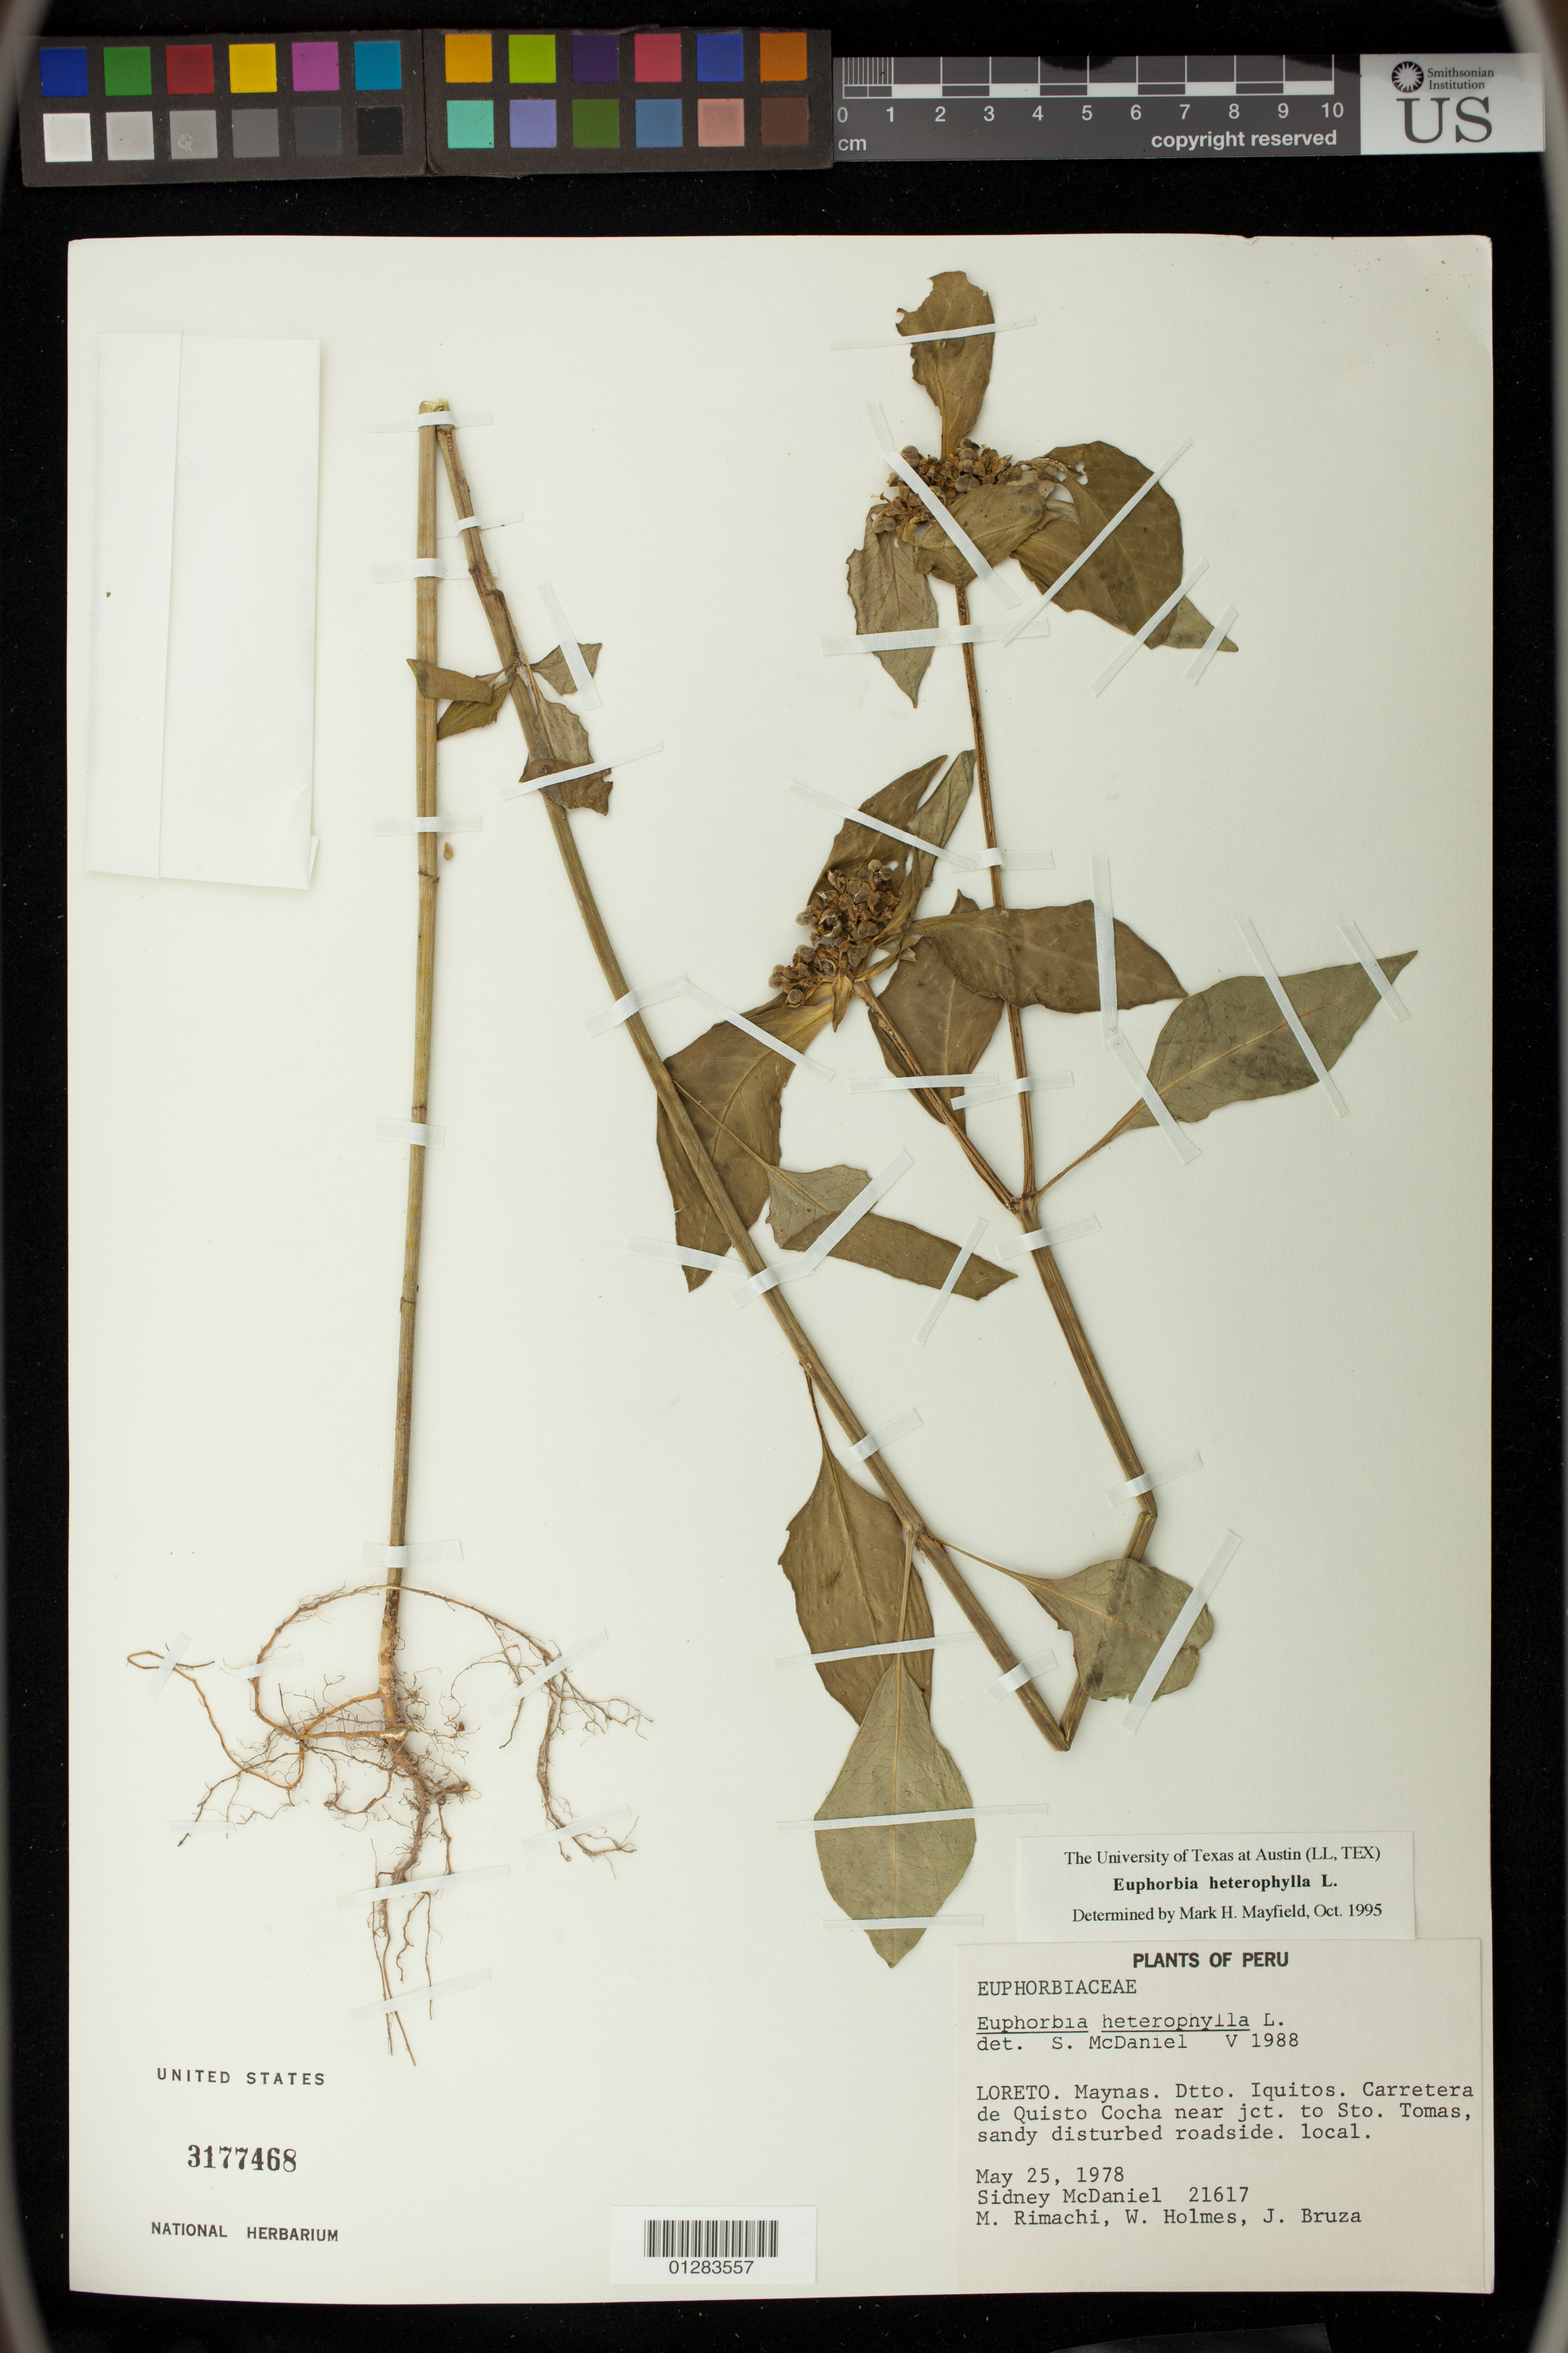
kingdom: Plantae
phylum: Tracheophyta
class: Magnoliopsida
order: Malpighiales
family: Euphorbiaceae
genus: Euphorbia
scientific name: Euphorbia heterophylla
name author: L.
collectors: S. McDaniel, M. Rimachi Y., W. Holmes & J. Bruza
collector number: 21617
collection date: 1978-05-25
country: Peru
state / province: Loreto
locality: Maynas. Dtto. Iquitos. Carretera de Quisto Cocha near jct. to Sto. Tomas, sandy disturbed roadside.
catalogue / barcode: US 3177468